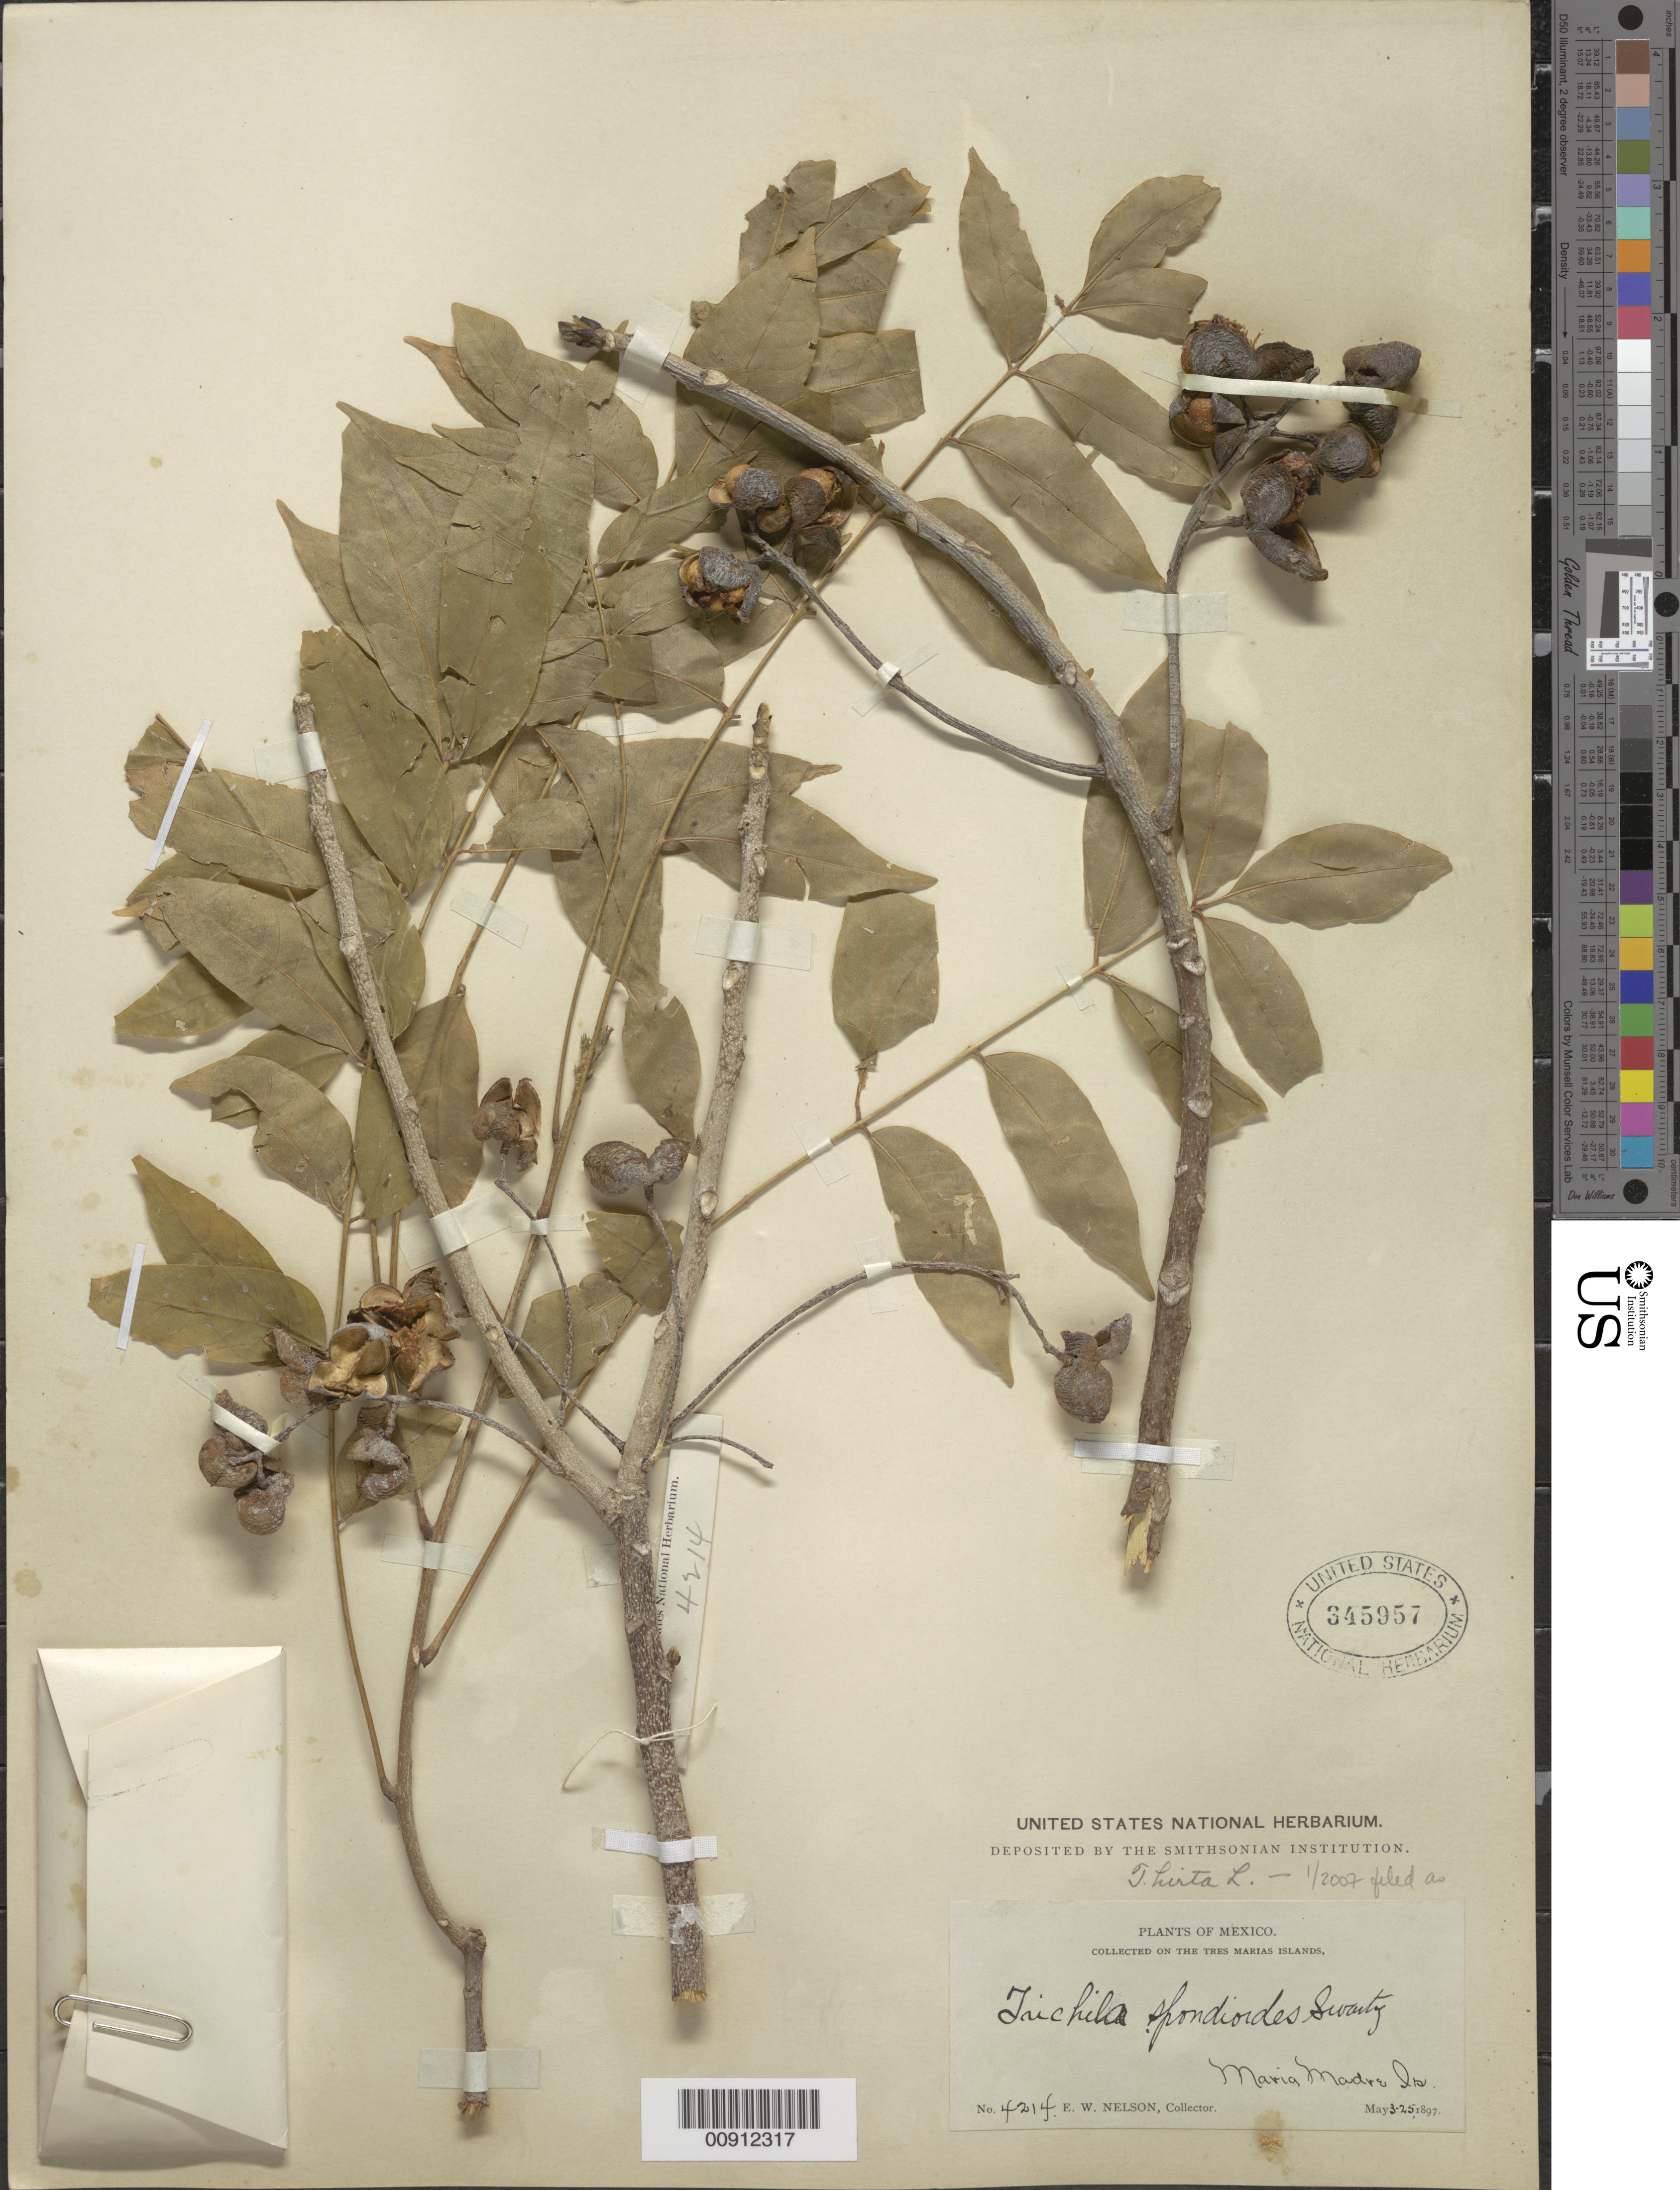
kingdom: Plantae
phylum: Tracheophyta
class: Magnoliopsida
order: Sapindales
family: Meliaceae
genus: Trichilia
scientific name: Trichilia hirta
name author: L.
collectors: E. W. Nelson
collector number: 4214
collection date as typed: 03 May 1897 to 25 May 1897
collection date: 1897-05-03/1897-05-25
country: Mexico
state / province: Nayarit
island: Maria Madre I.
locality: Maria Madre Is. Tres Marias Islands.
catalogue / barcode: US 345957